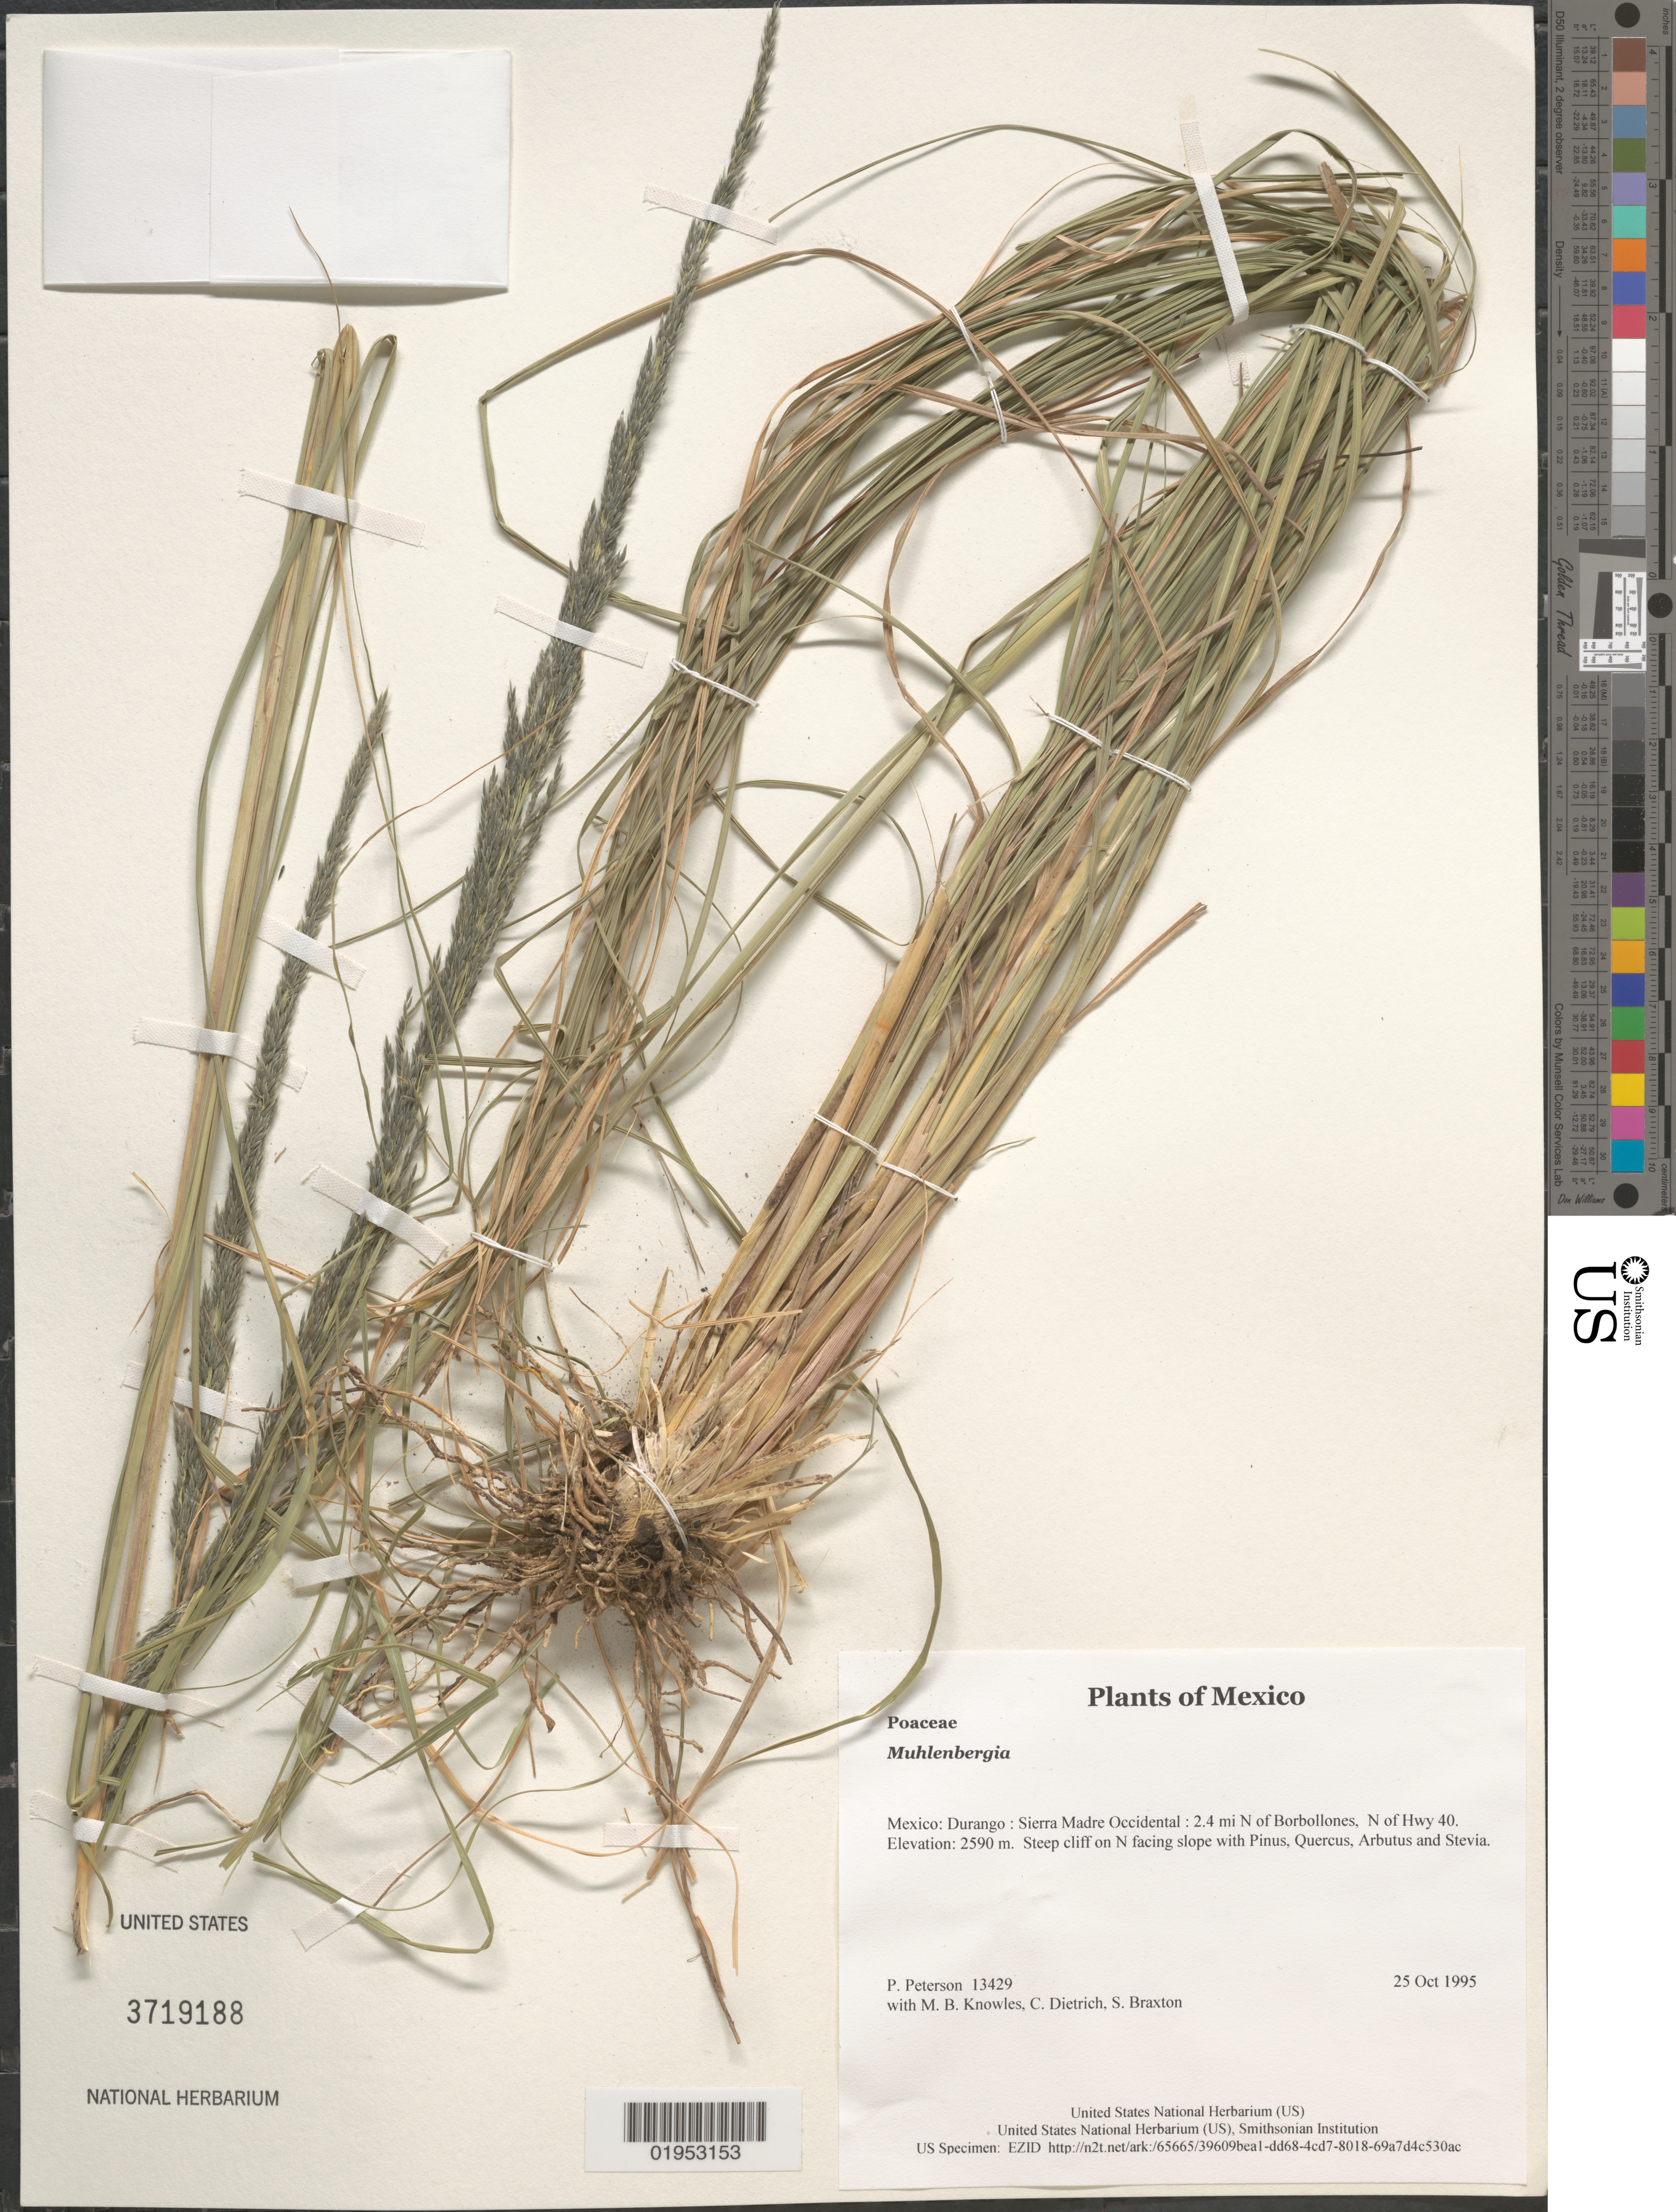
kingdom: Plantae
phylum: Tracheophyta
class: Liliopsida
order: Poales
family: Poaceae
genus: Muhlenbergia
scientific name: Muhlenbergia sp.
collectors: P. M. Peterson, M. B. Knowles, C. Dietrich & S. Braxton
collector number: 13429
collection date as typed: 25 Oct 1995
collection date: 1995-10-25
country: Mexico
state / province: Durango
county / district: Sierra Madre Occidental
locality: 2.4 mi N of Borbollones, N of Hwy 40.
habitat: Steep cliff on N facing slope with Pinus, Quercus, Arbutus and Stevia.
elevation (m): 2590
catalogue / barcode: US 3719188